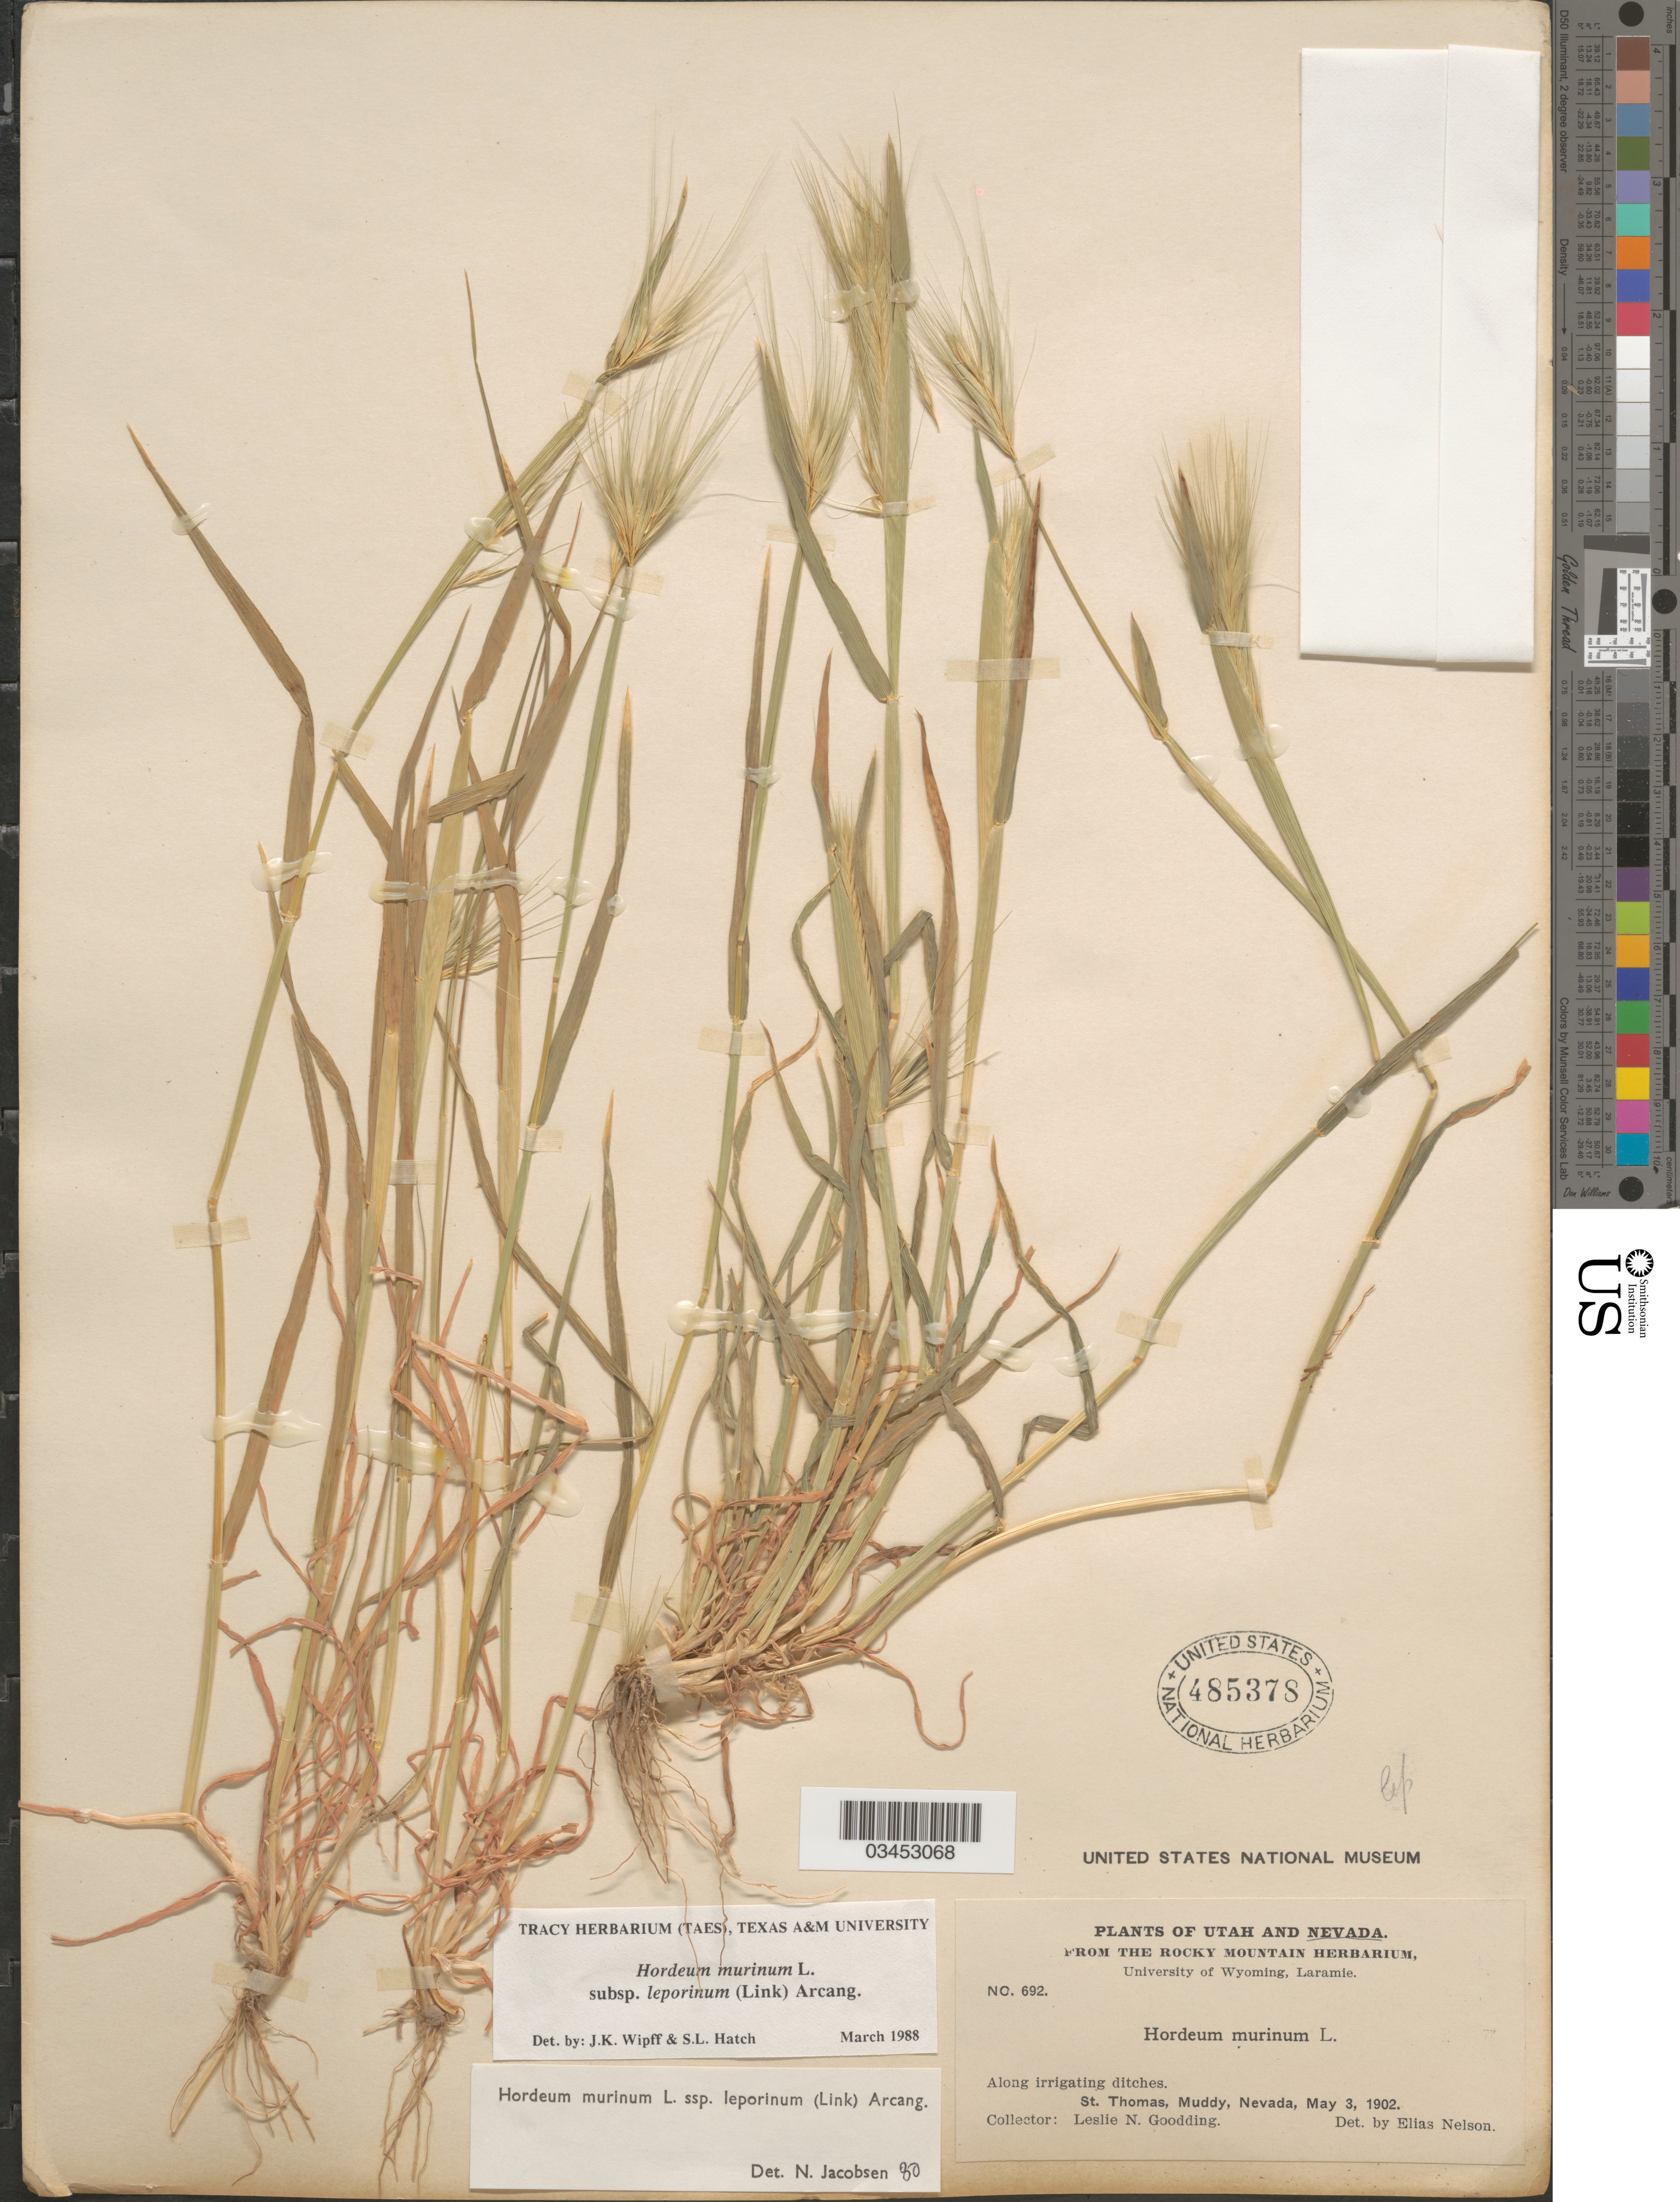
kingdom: Plantae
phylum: Tracheophyta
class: Liliopsida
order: Poales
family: Poaceae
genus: Hordeum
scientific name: Hordeum murinum subsp. leporinum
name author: (Link) Arcang.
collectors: L. N. Goodding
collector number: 692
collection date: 1902-05-03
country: United States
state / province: Nevada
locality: St. Thomas, Muddy.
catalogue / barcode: US 485378